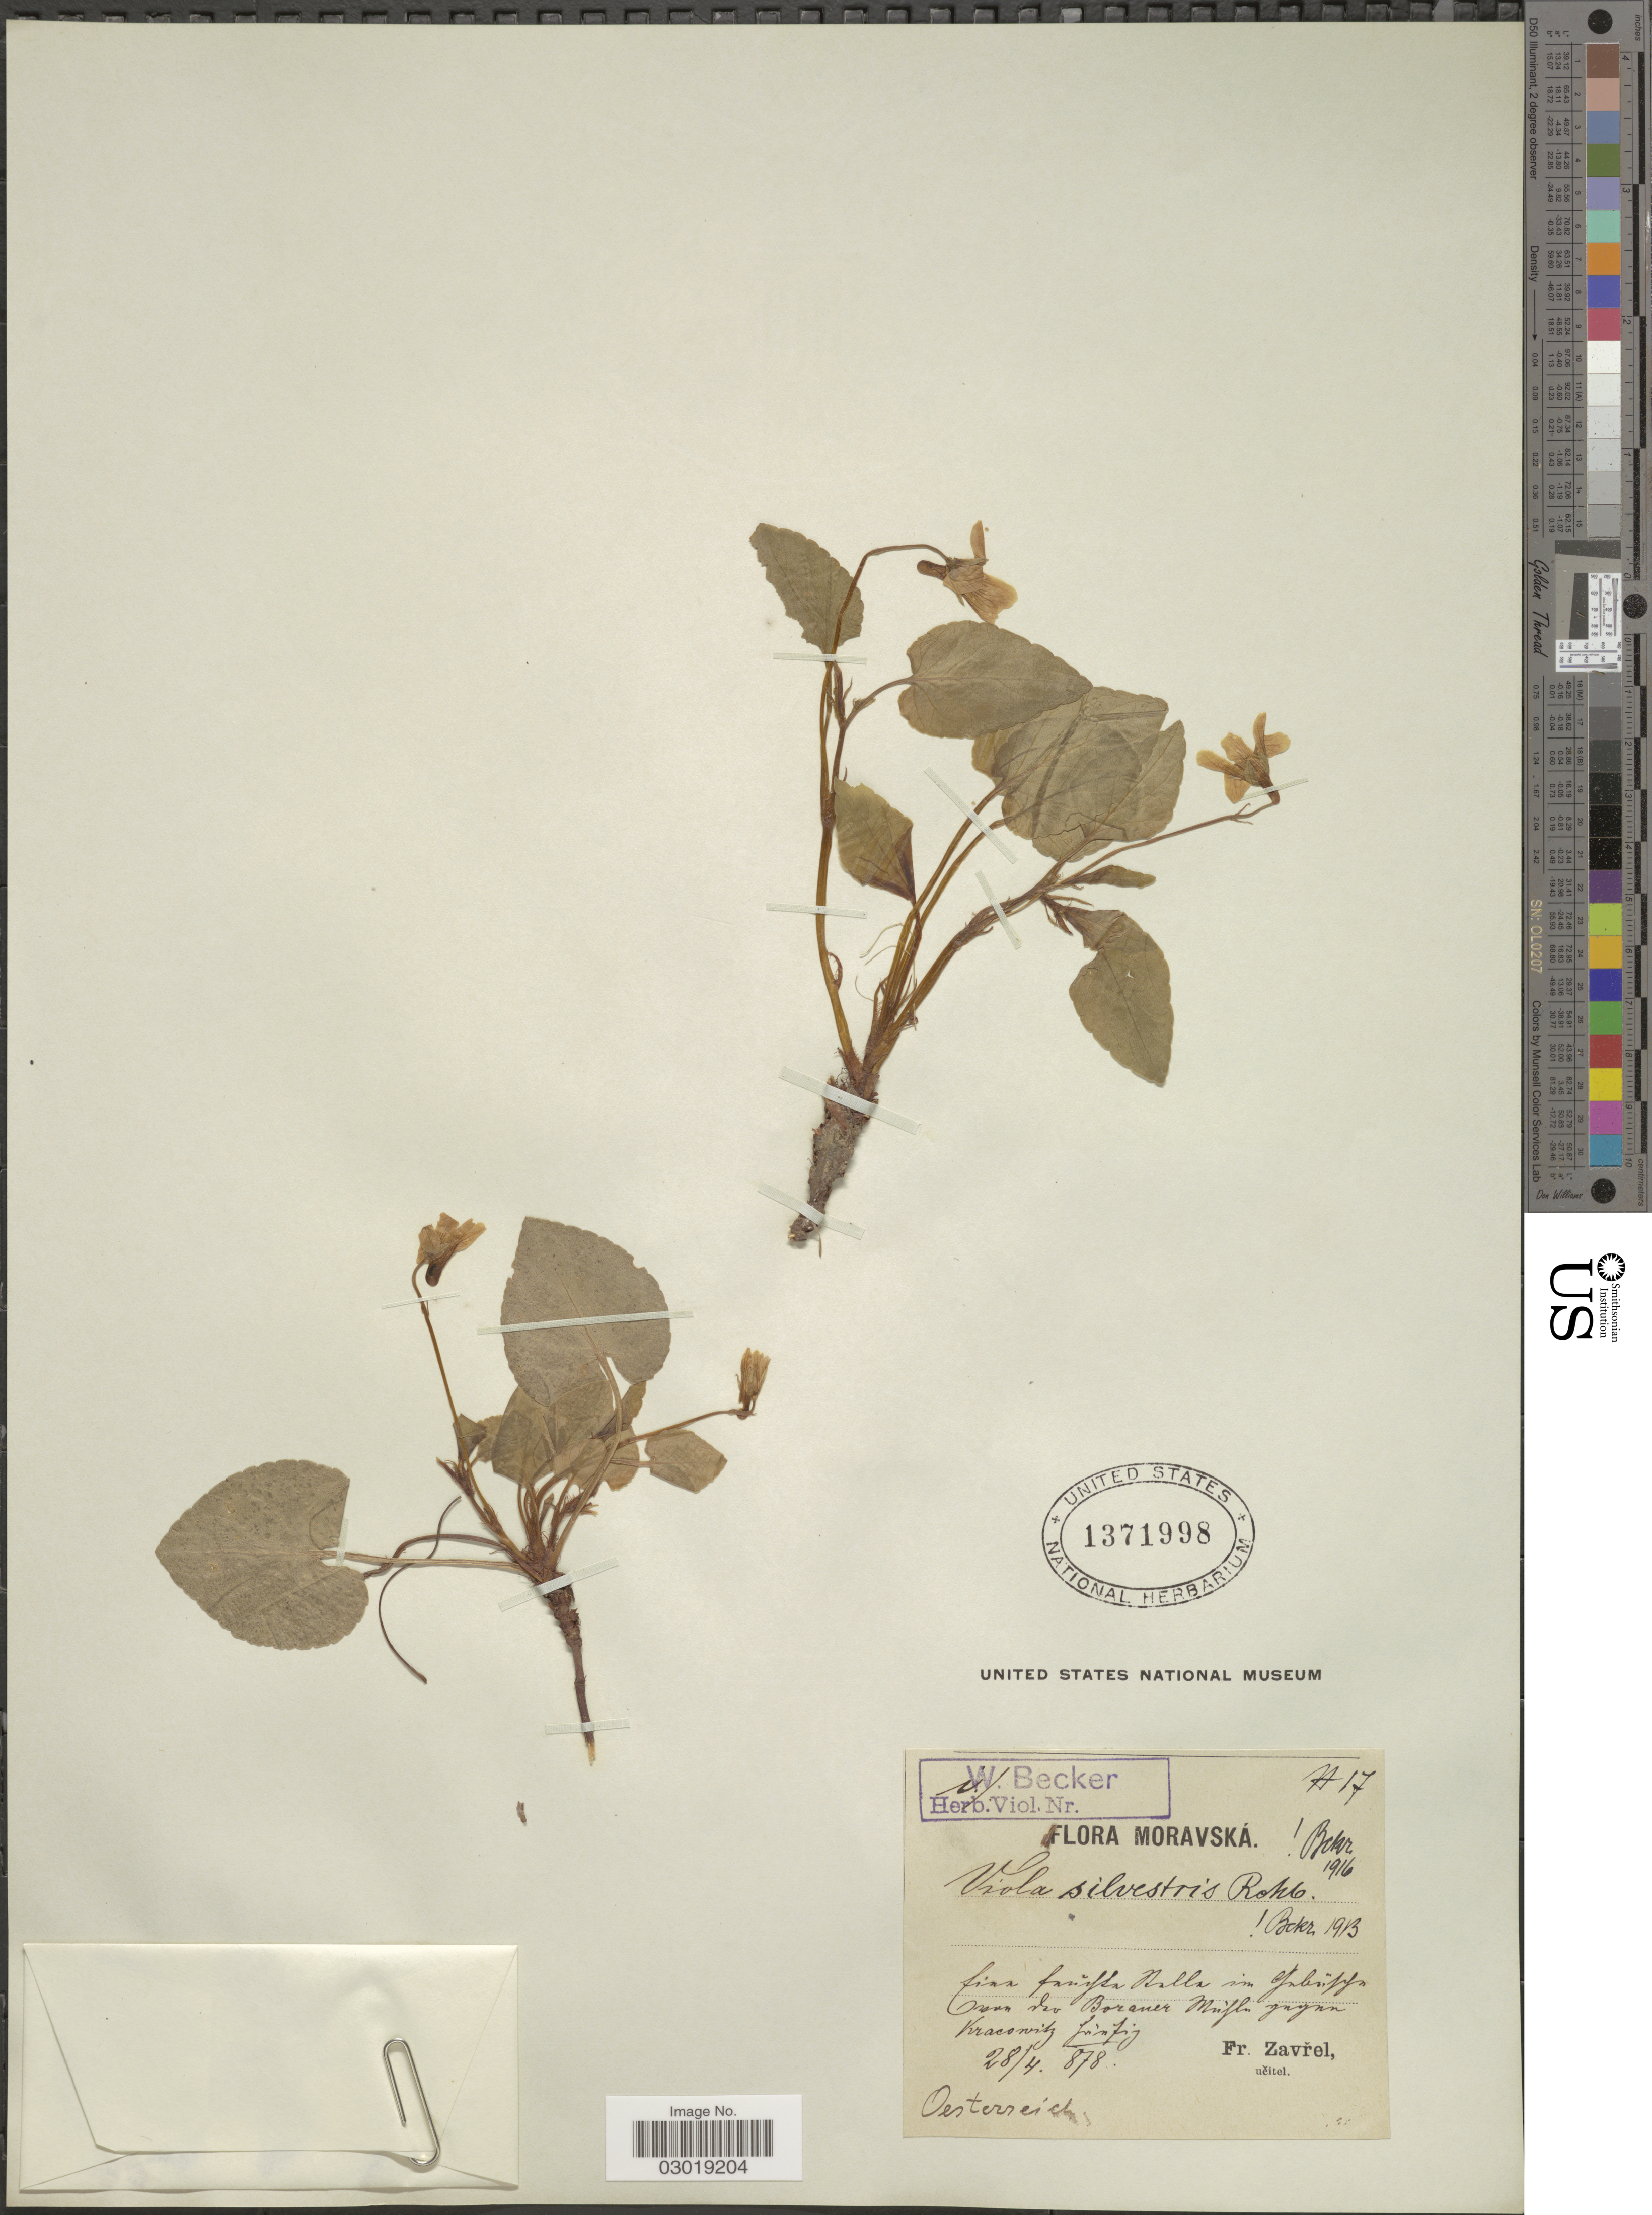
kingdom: Plantae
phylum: Tracheophyta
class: Magnoliopsida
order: Malpighiales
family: Violaceae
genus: Viola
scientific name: Viola sylvestris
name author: Lam.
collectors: W. Becker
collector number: A17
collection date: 1878-04-28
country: Czechia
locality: Moravská. finn fnnifla Balla im Afnboifyfn Gravn Vau Boraner Müfln prynn Kraconvitz foinfiy. [interpreted] Fr. Zavrel, Oesterreich.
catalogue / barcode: US 1371998